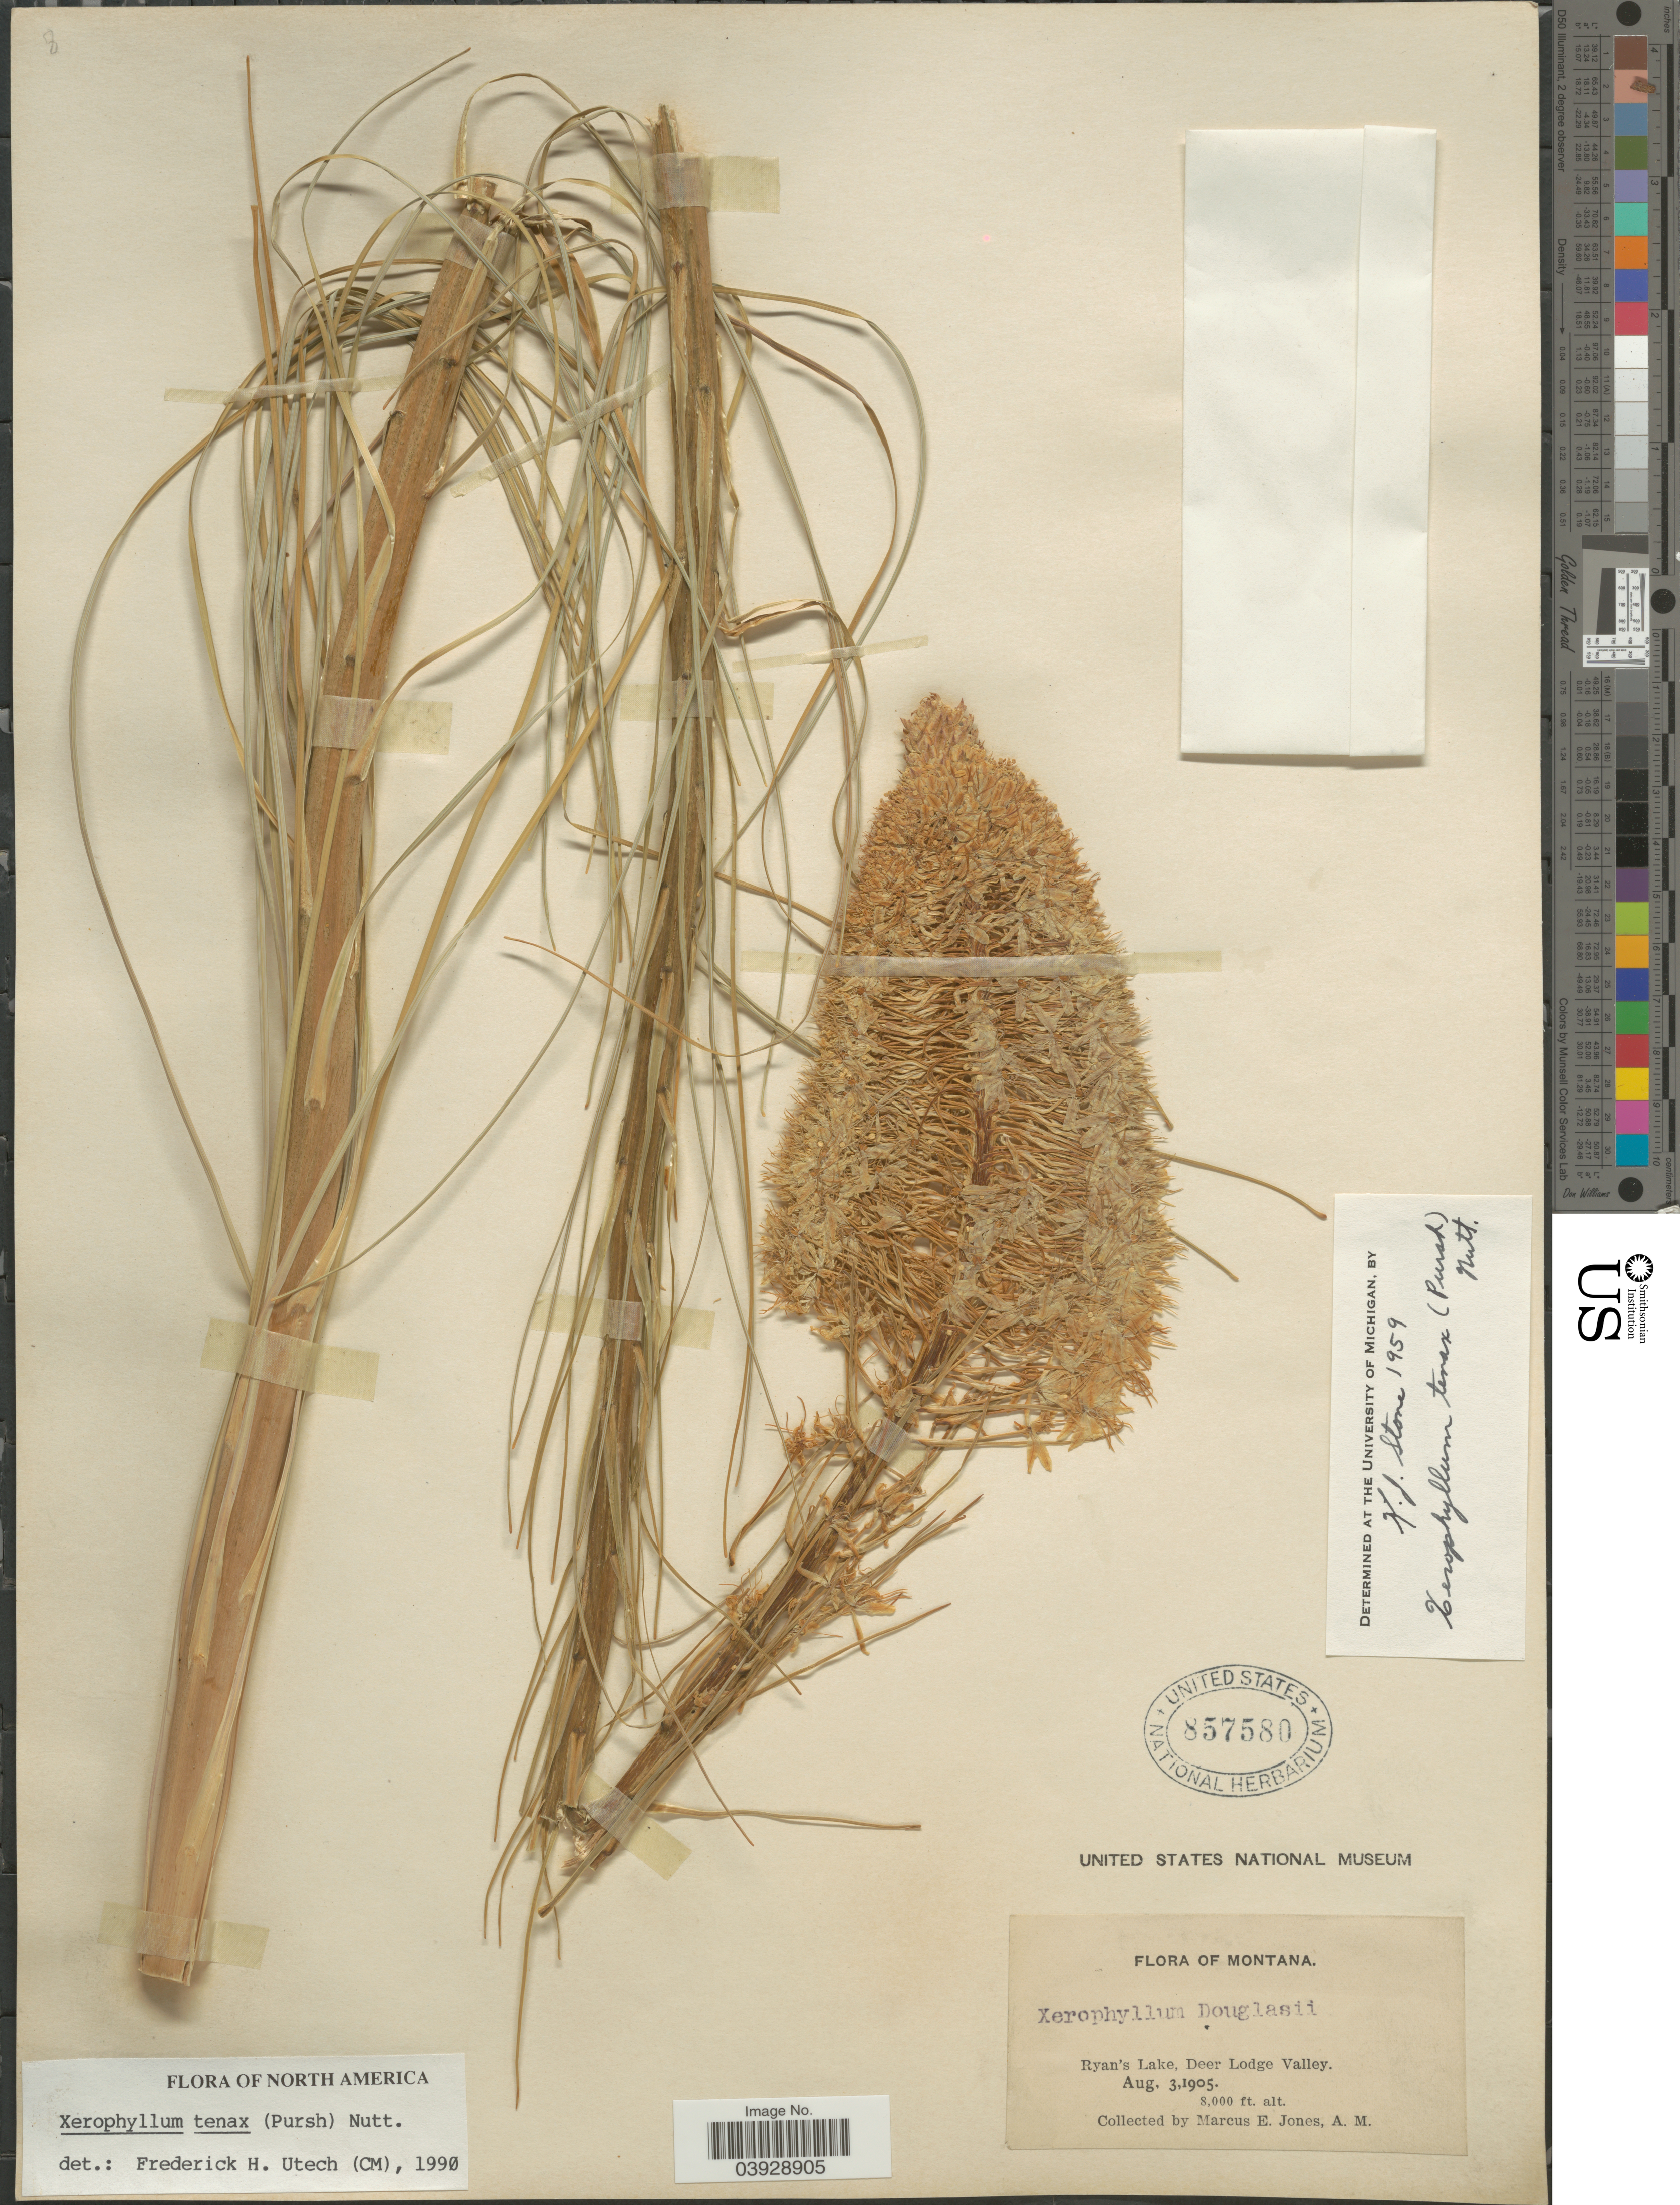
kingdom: Plantae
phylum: Tracheophyta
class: Liliopsida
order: Liliales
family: Melanthiaceae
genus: Xerophyllum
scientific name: Xerophyllum tenax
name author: (Pursh) Nutt.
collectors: M. E. Jones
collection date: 1905-08-03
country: United States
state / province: Montana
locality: Ryan's Lake, Deer Lodge Valley.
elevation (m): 2438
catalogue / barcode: US 857580